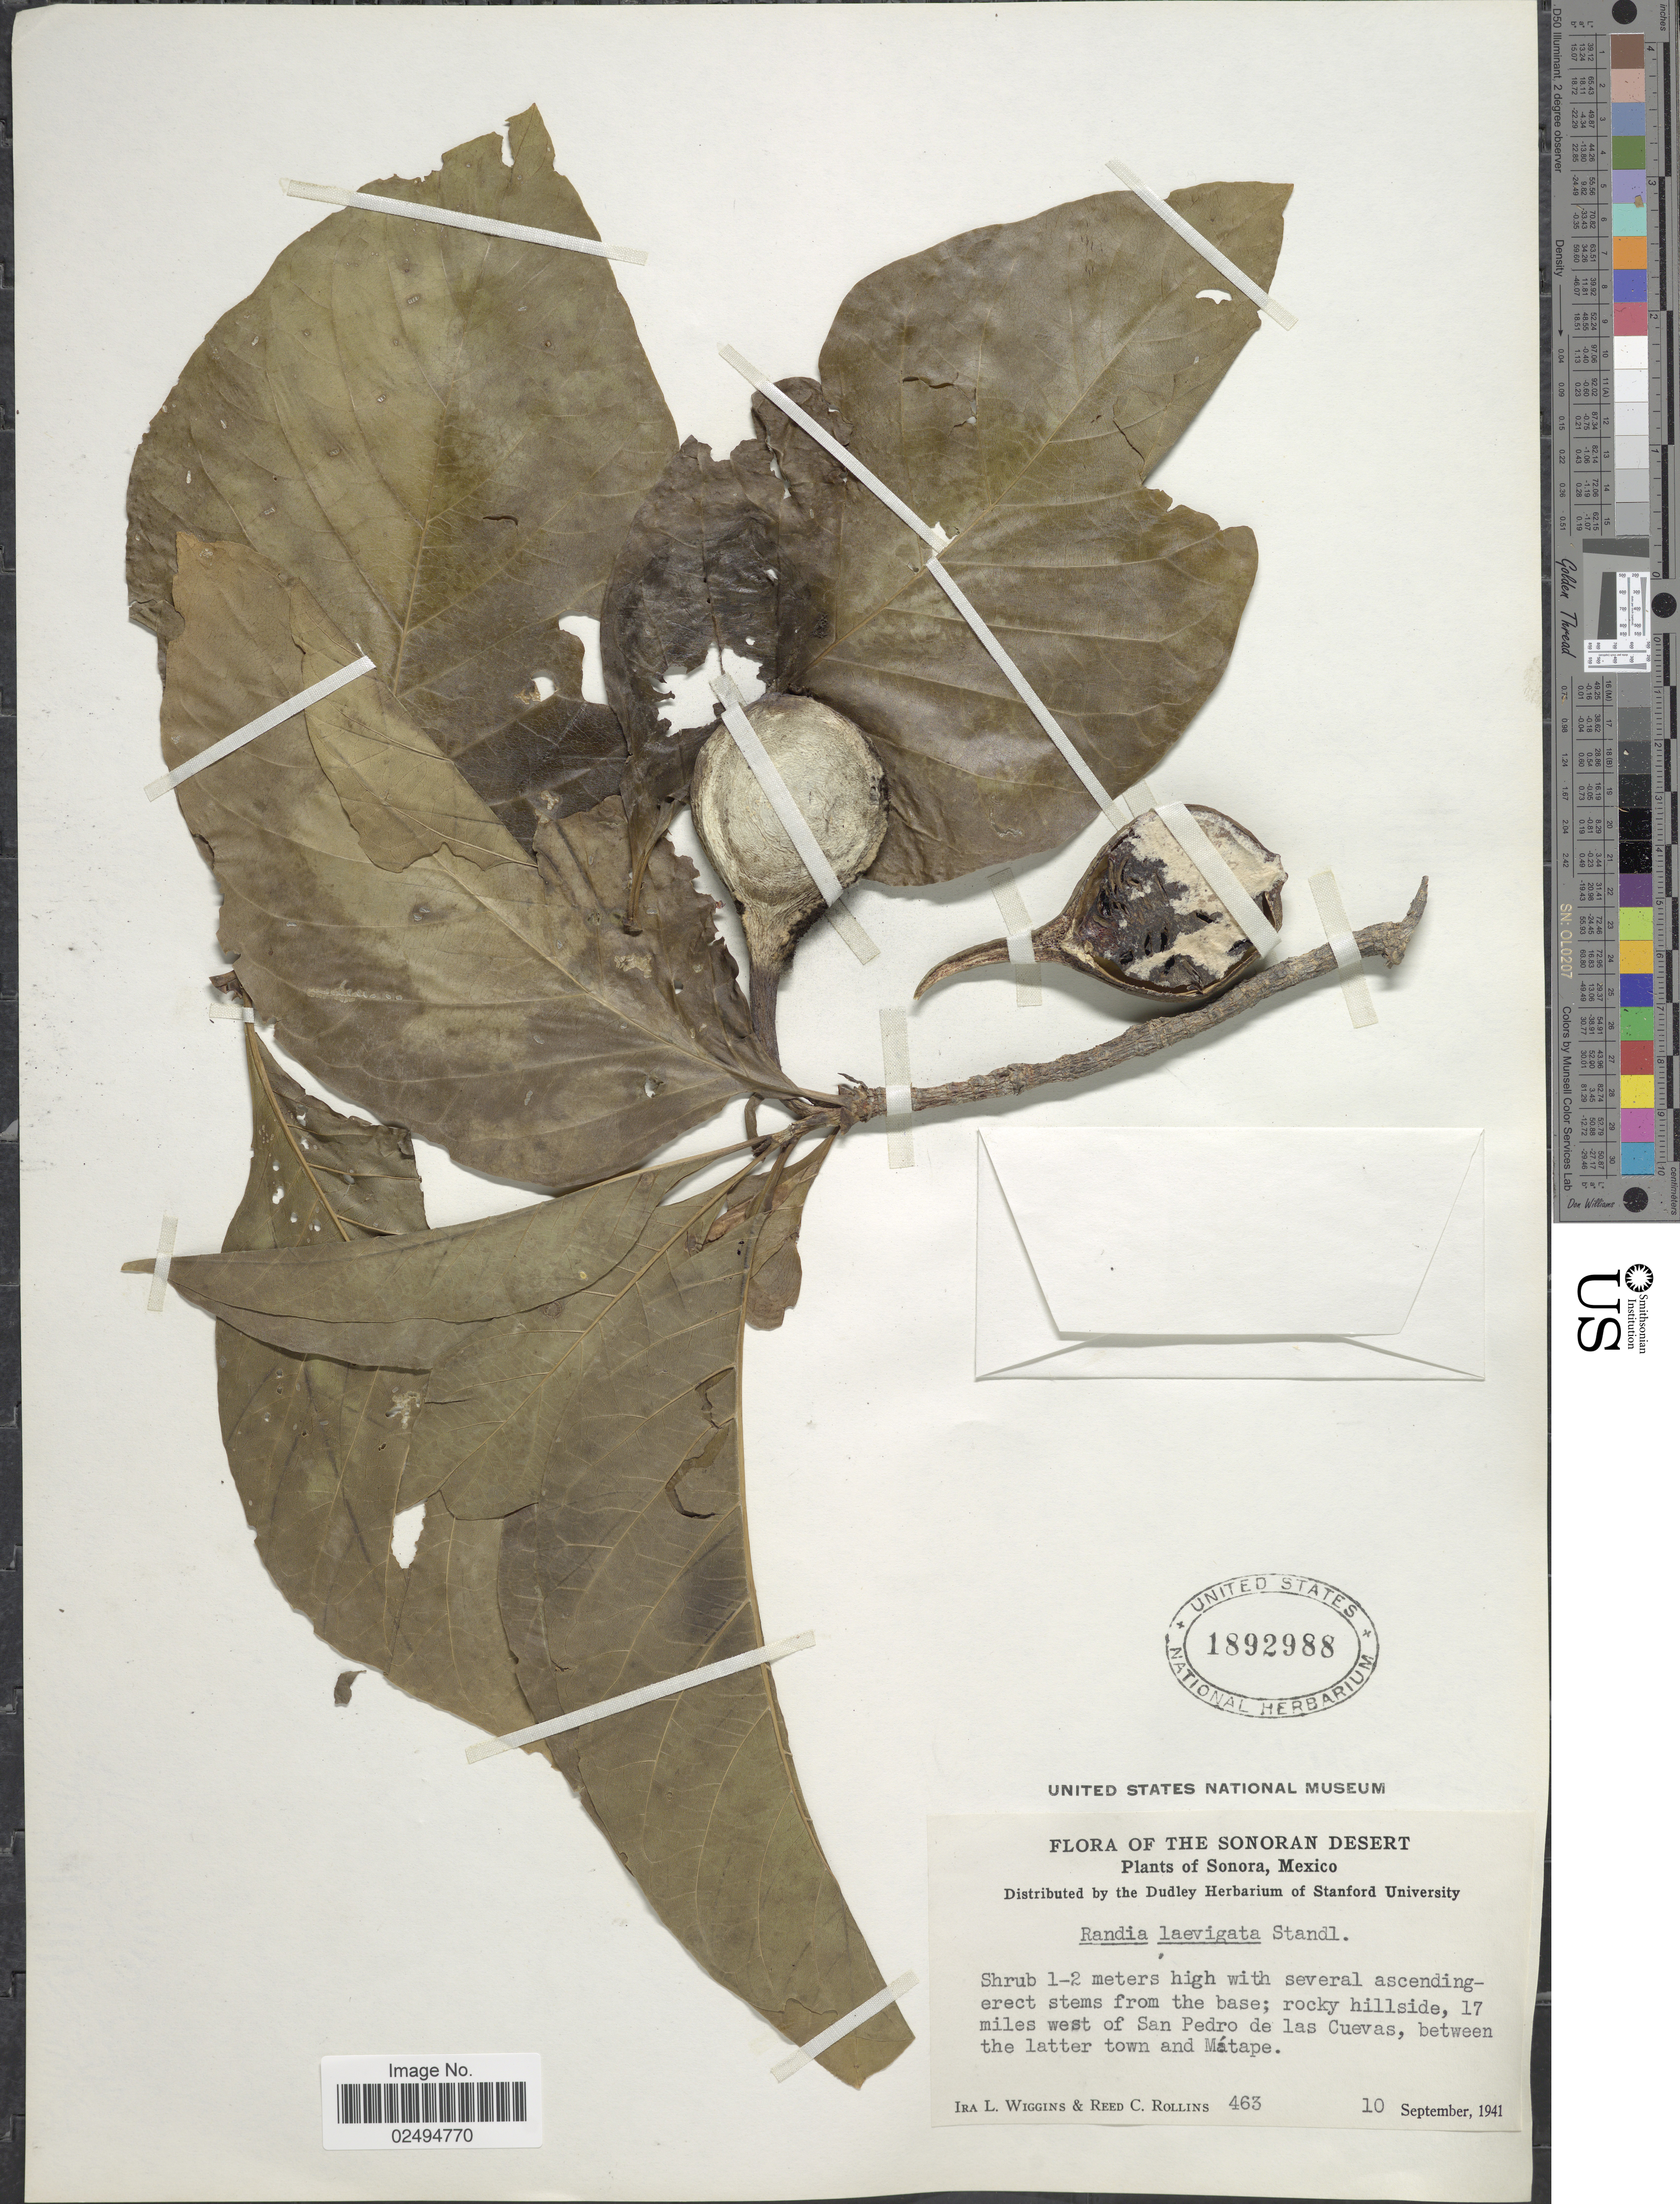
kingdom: Plantae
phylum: Tracheophyta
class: Magnoliopsida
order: Gentianales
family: Rubiaceae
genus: Randia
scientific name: Randia laevigata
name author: Standl.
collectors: I. L. Wiggins & R. C. Rollins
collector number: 463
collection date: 1941-09-10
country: Mexico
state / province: Sonora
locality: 17 miles west of San Pedro de las Cuevas, between the latter town and Matape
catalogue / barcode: US 1892988